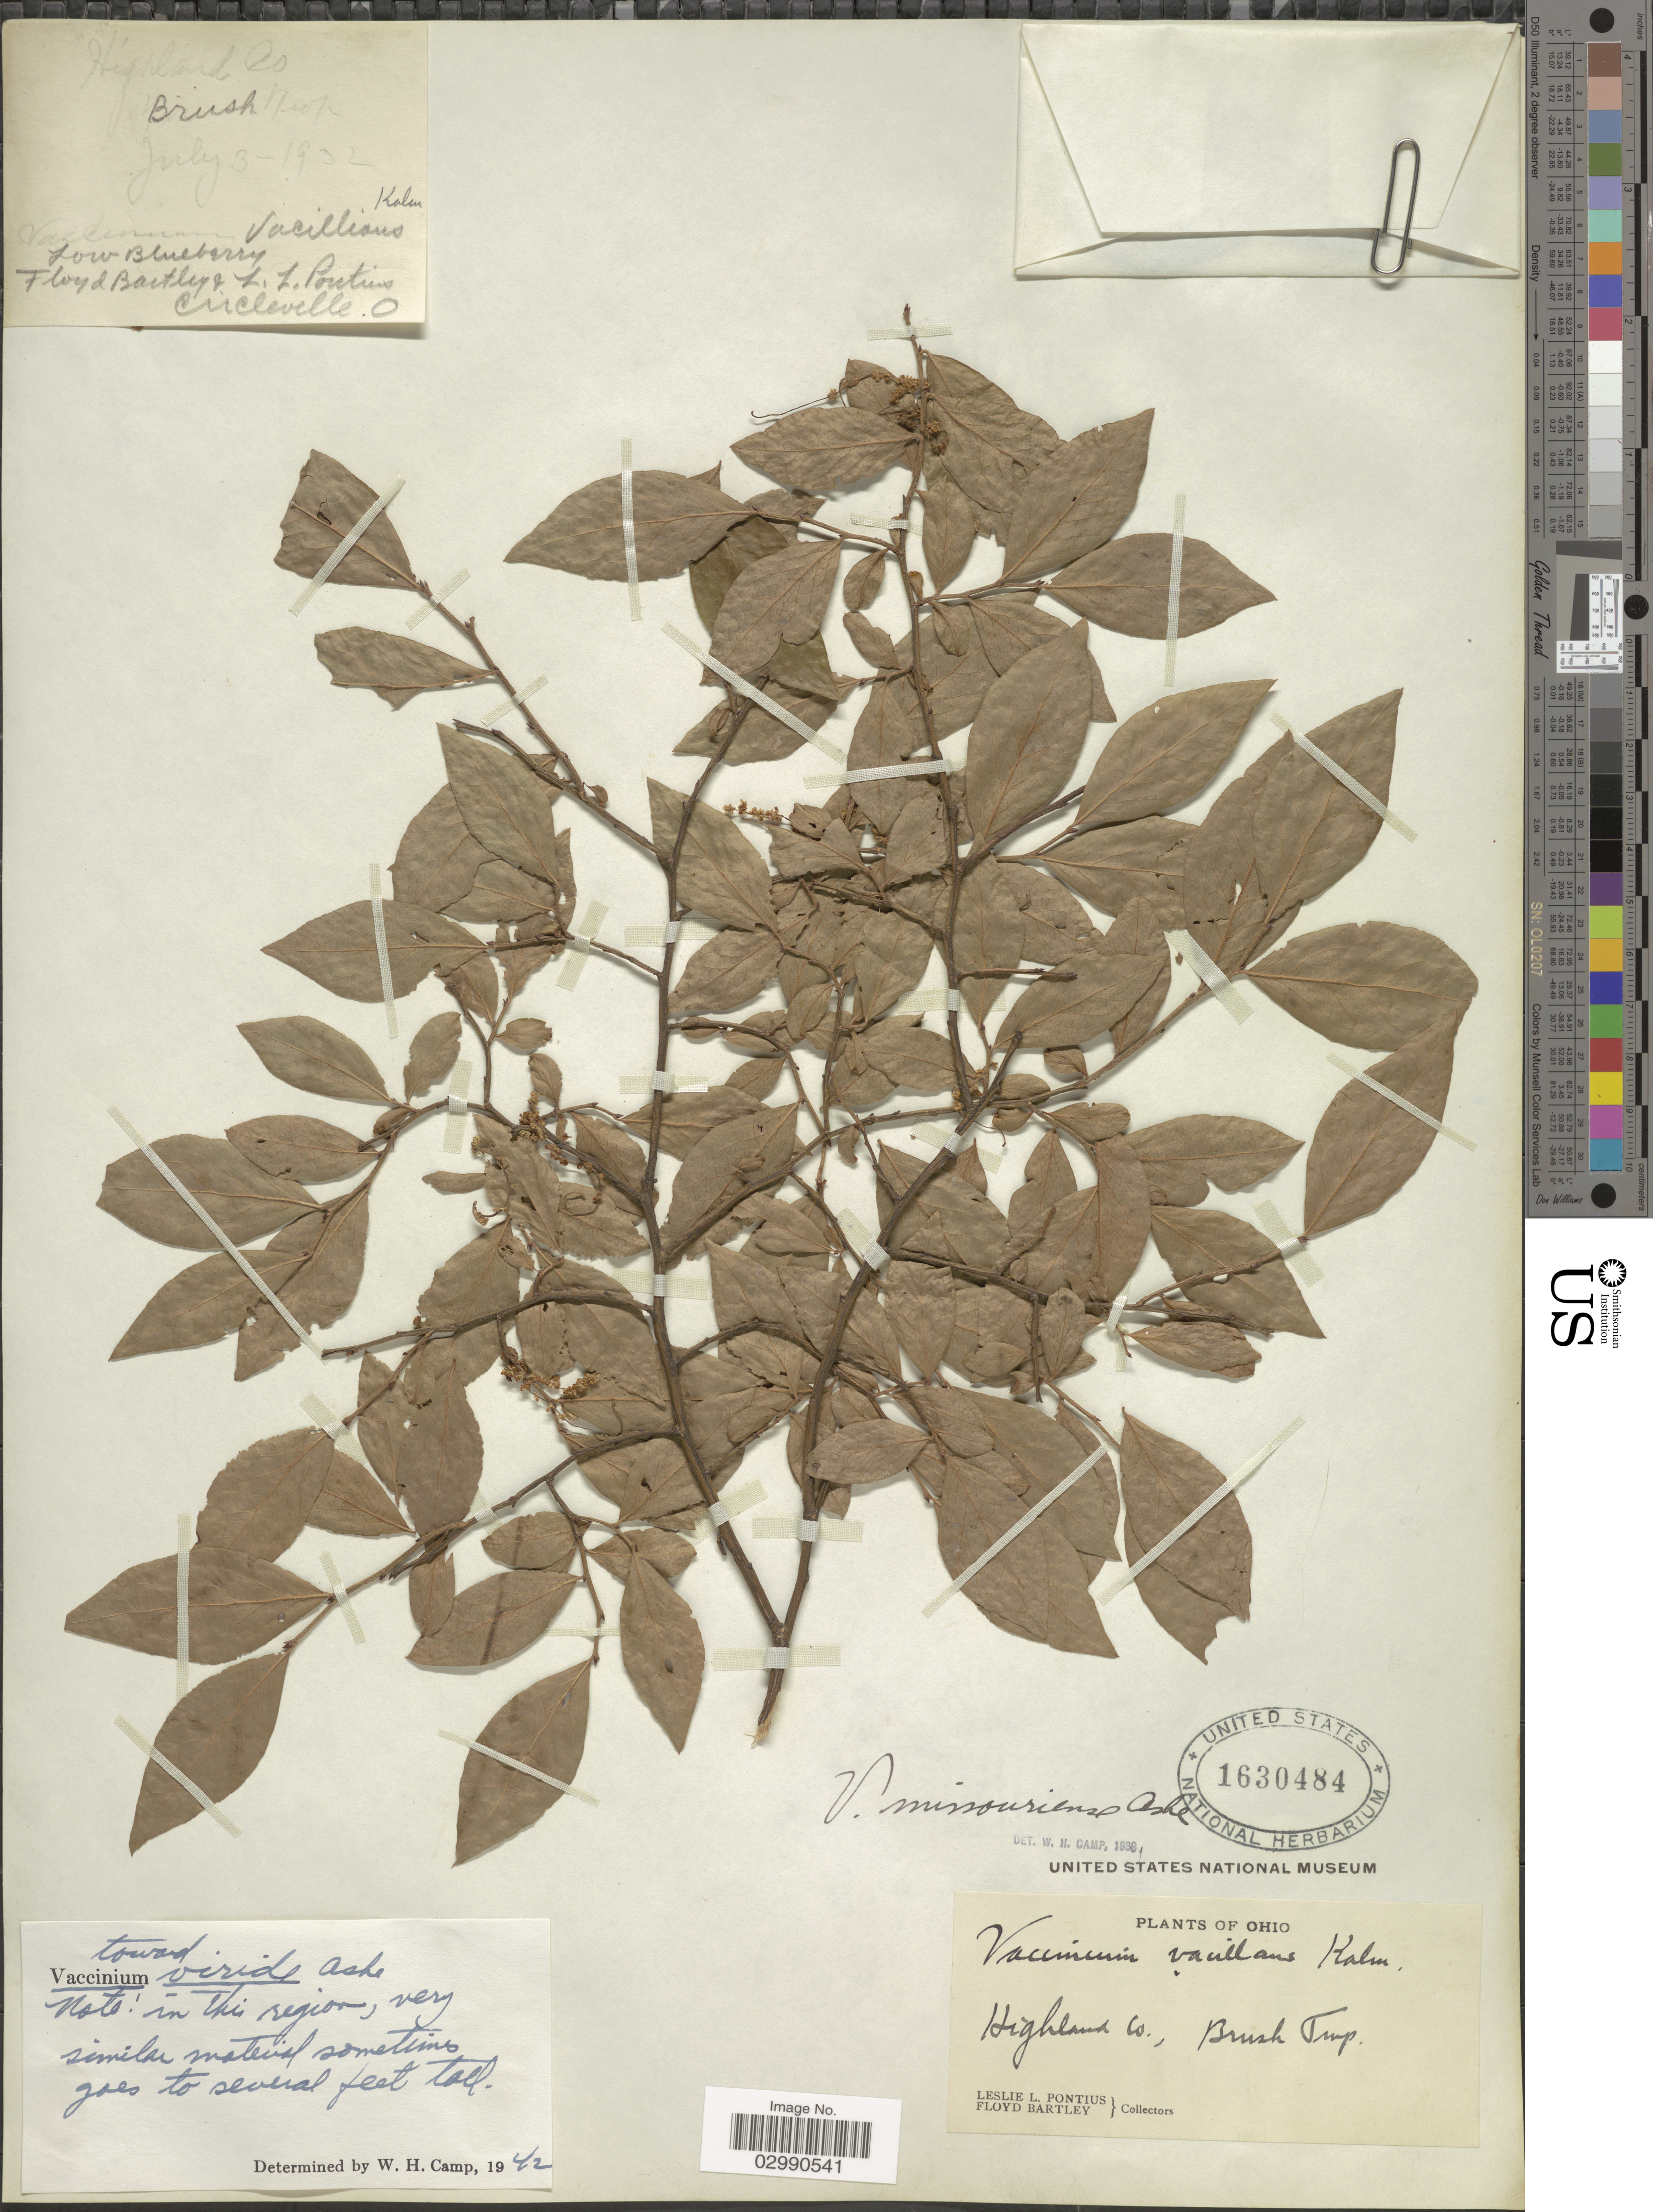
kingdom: Plantae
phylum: Tracheophyta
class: Magnoliopsida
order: Ericales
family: Ericaceae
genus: Vaccinium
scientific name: Vaccinium viride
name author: Ashe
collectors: L. Pontius & F. Bartley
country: United States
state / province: Ohio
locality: Highland Co., Brush Twp.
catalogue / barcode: US 1630484